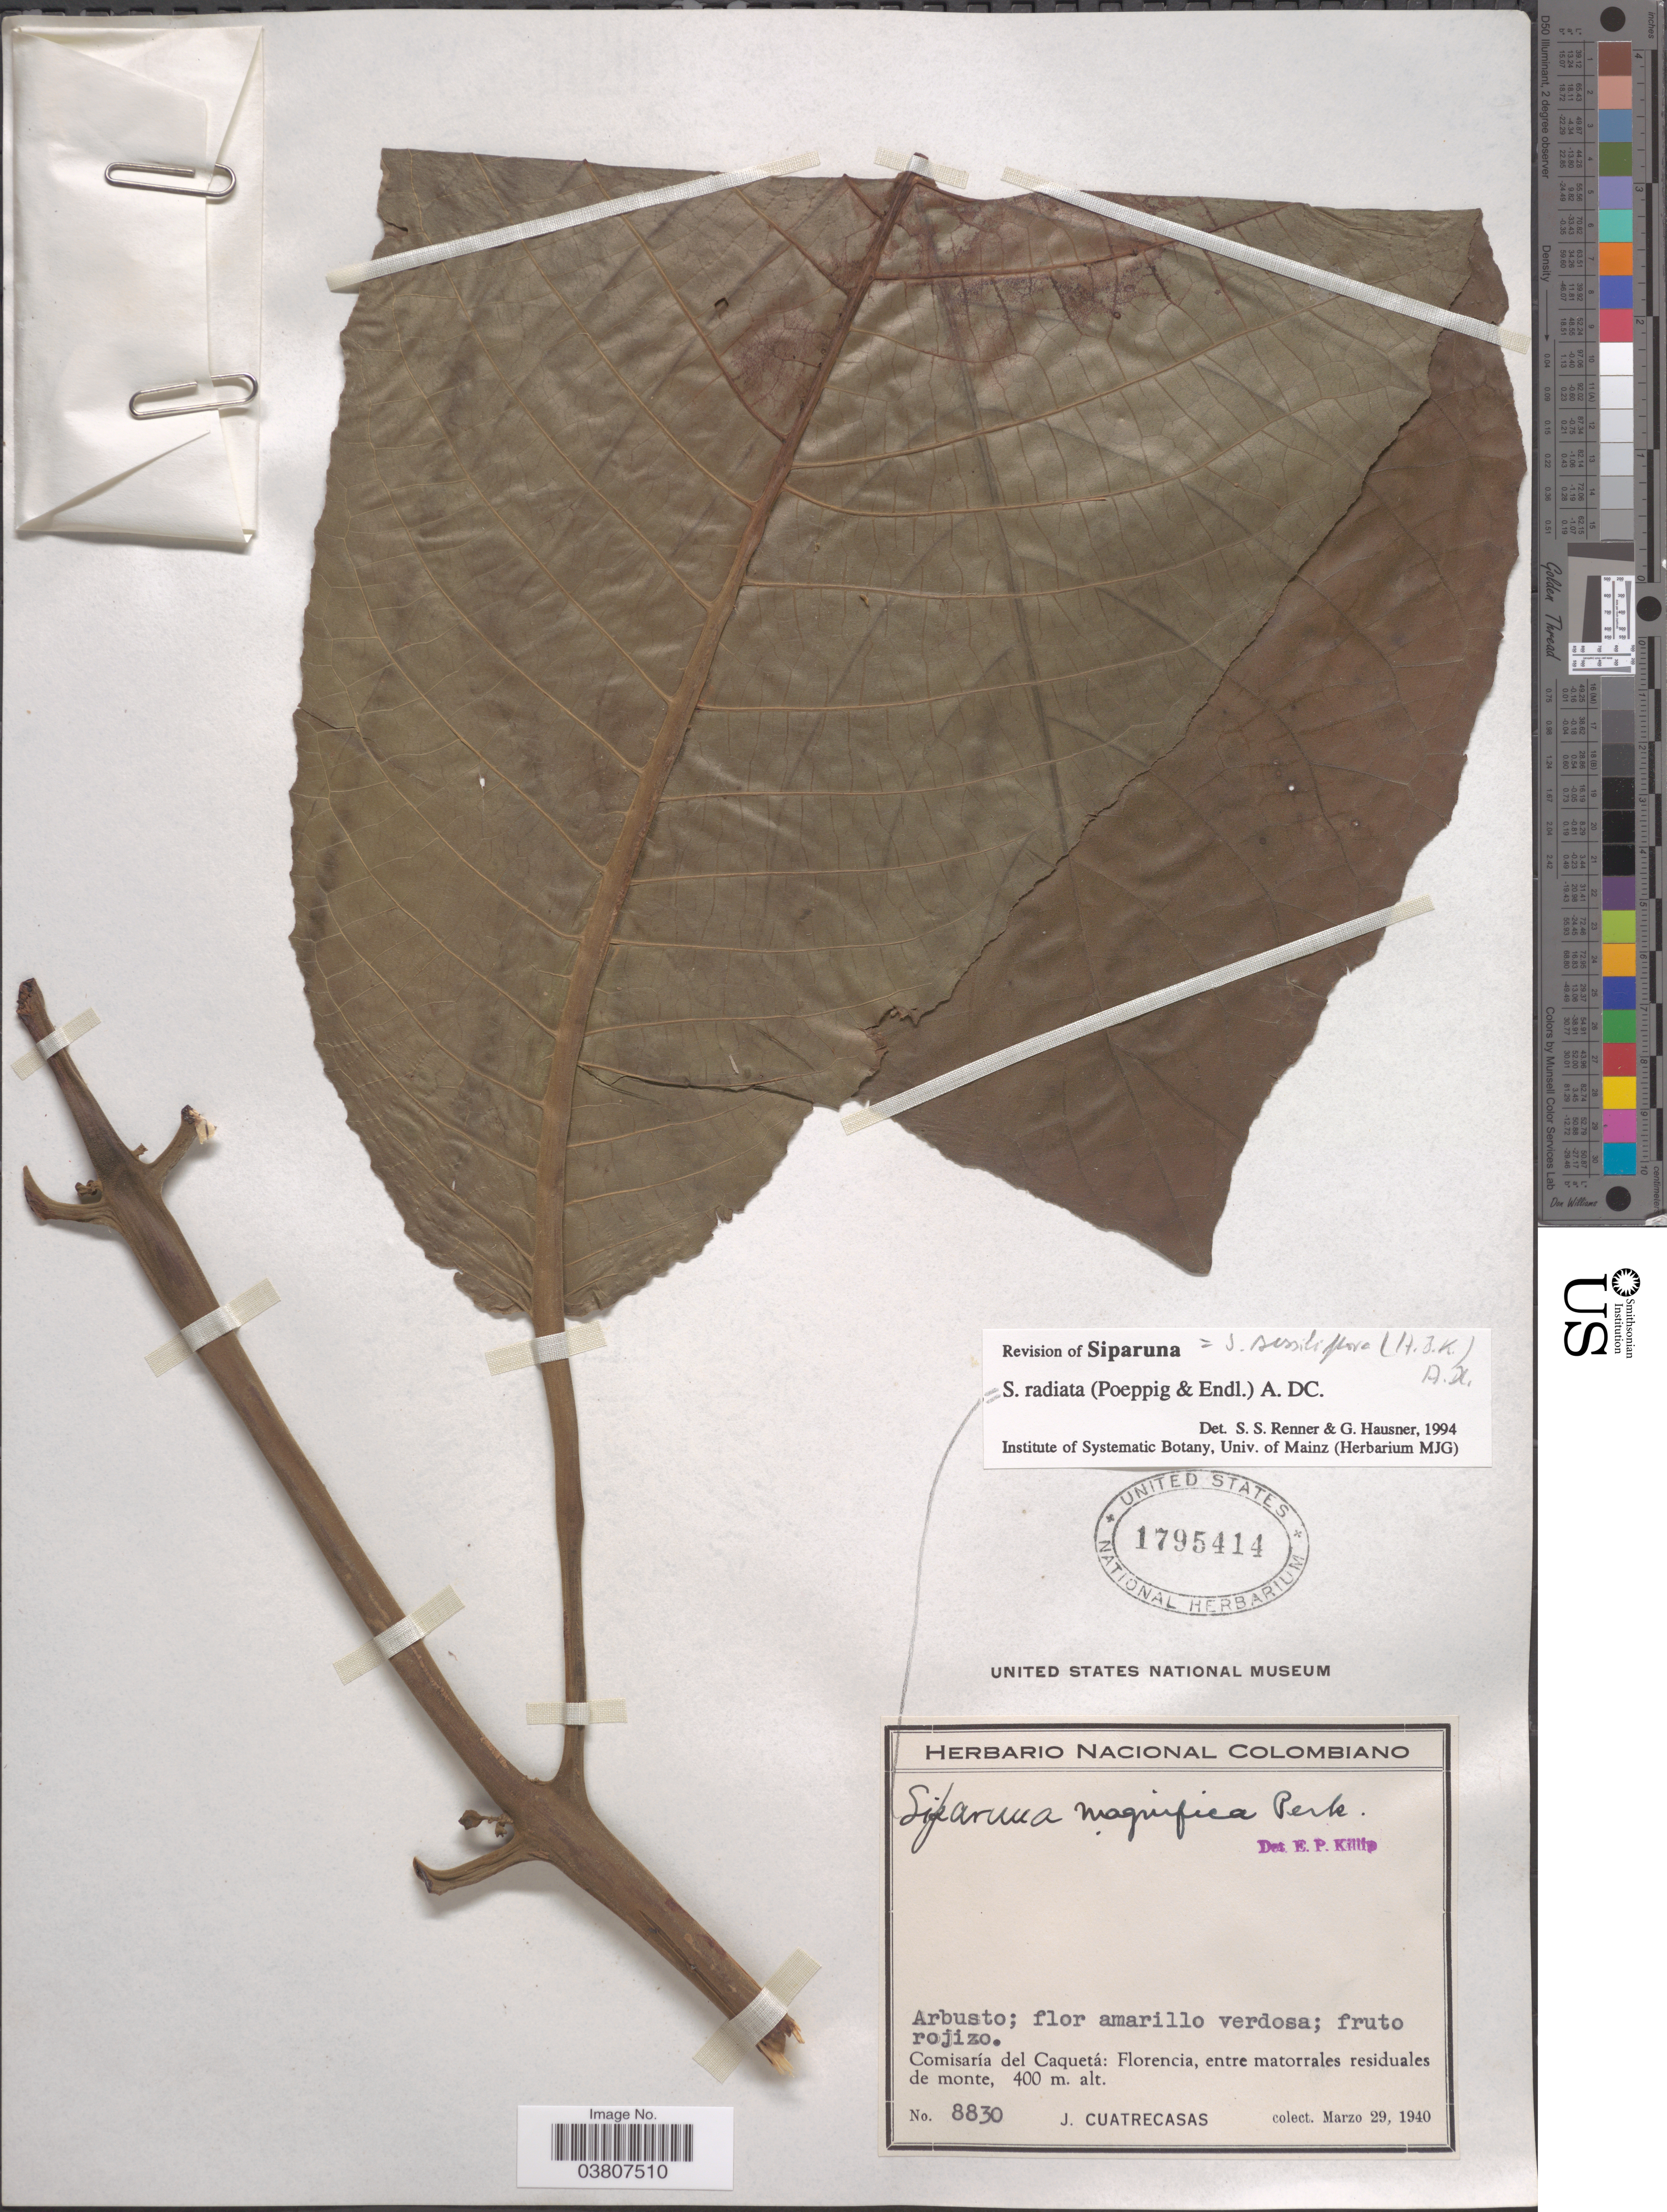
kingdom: Plantae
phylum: Tracheophyta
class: Magnoliopsida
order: Laurales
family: Siparunaceae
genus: Siparuna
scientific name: Siparuna sessiliflora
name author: (Kunth) A. DC.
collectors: J. Cuatrecasas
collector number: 8830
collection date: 1940-03-29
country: Colombia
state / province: Caquetá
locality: Comisaría del Caquetá: Florencia, entre matorrales residuales de monte.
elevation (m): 400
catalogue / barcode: US 1795414